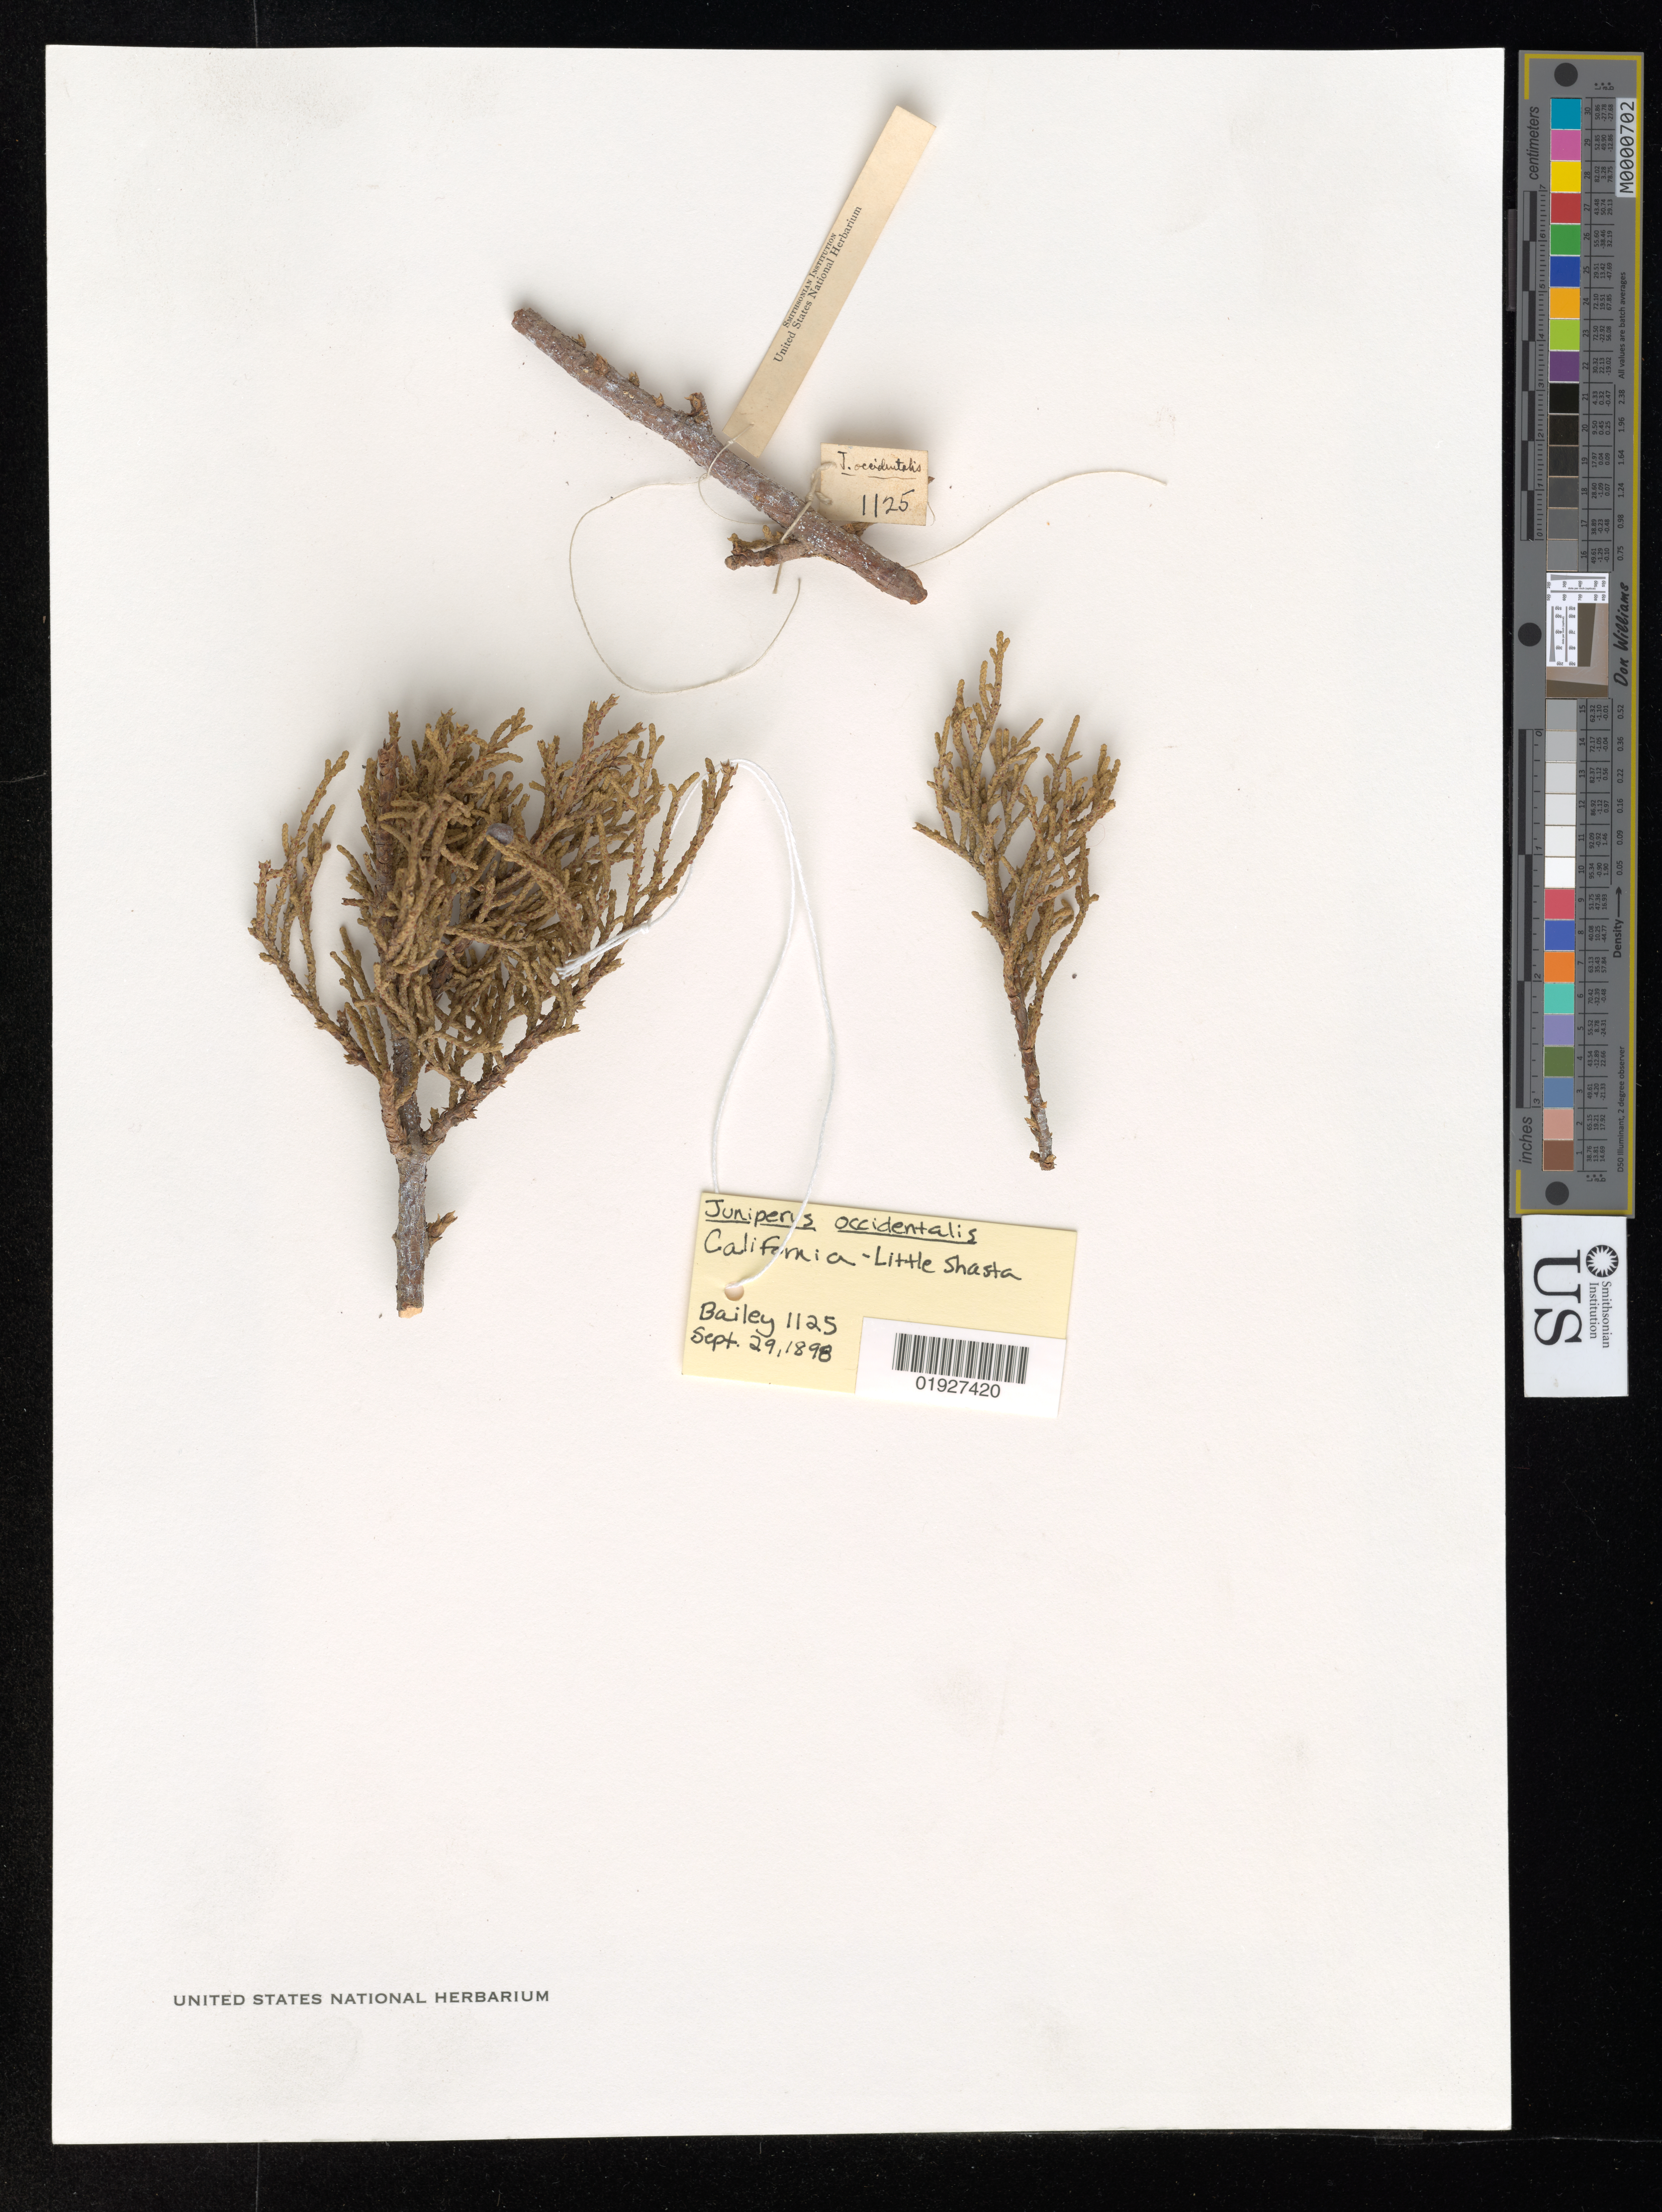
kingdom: Plantae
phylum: Tracheophyta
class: Pinopsida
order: Pinales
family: Cupressaceae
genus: Juniperus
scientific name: Juniperus occidentalis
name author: Hook.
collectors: V. O. Bailey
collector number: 1125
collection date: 1898-09-29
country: United States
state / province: California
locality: Mt. Shasta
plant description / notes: Herb. no. 590034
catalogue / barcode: US 590034